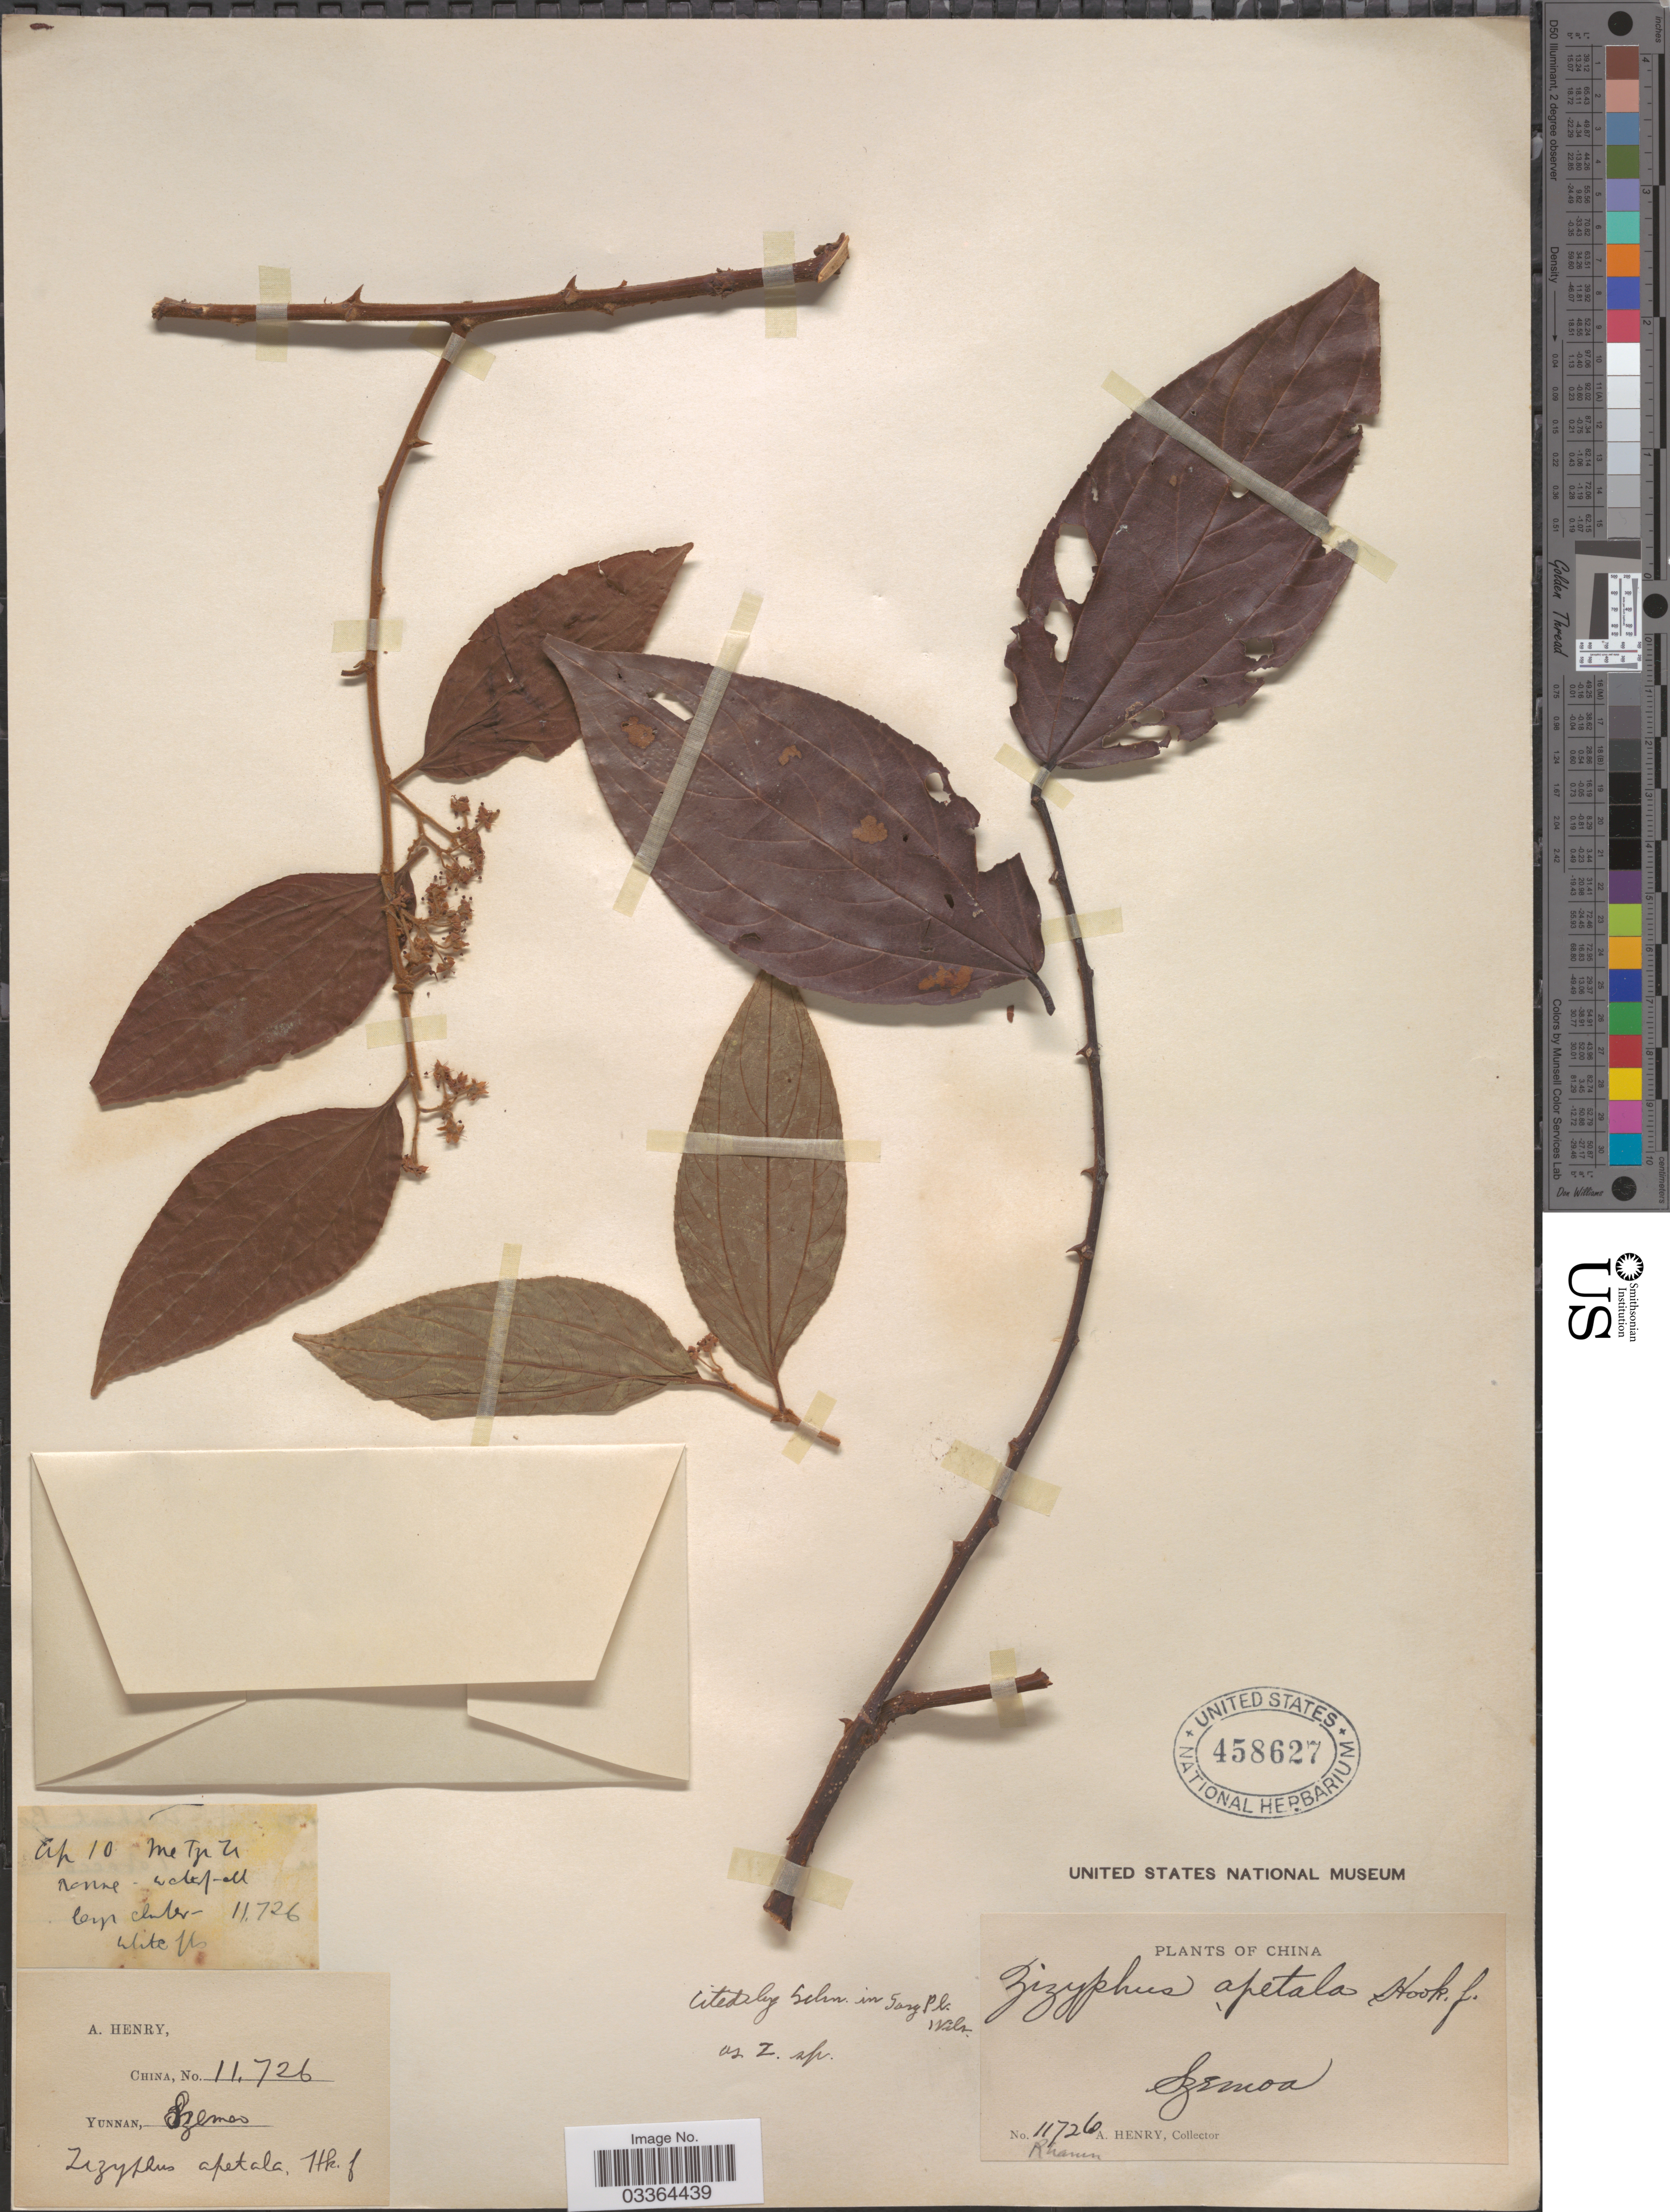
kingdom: Plantae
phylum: Tracheophyta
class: Magnoliopsida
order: Rosales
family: Rhamnaceae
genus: Ziziphus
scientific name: Ziziphus oenopolia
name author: (L.) Mill.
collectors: A. Henry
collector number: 11726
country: China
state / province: Yunnan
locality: Me tze Ze ravine - waterfall. Szemoa.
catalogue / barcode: US 458627